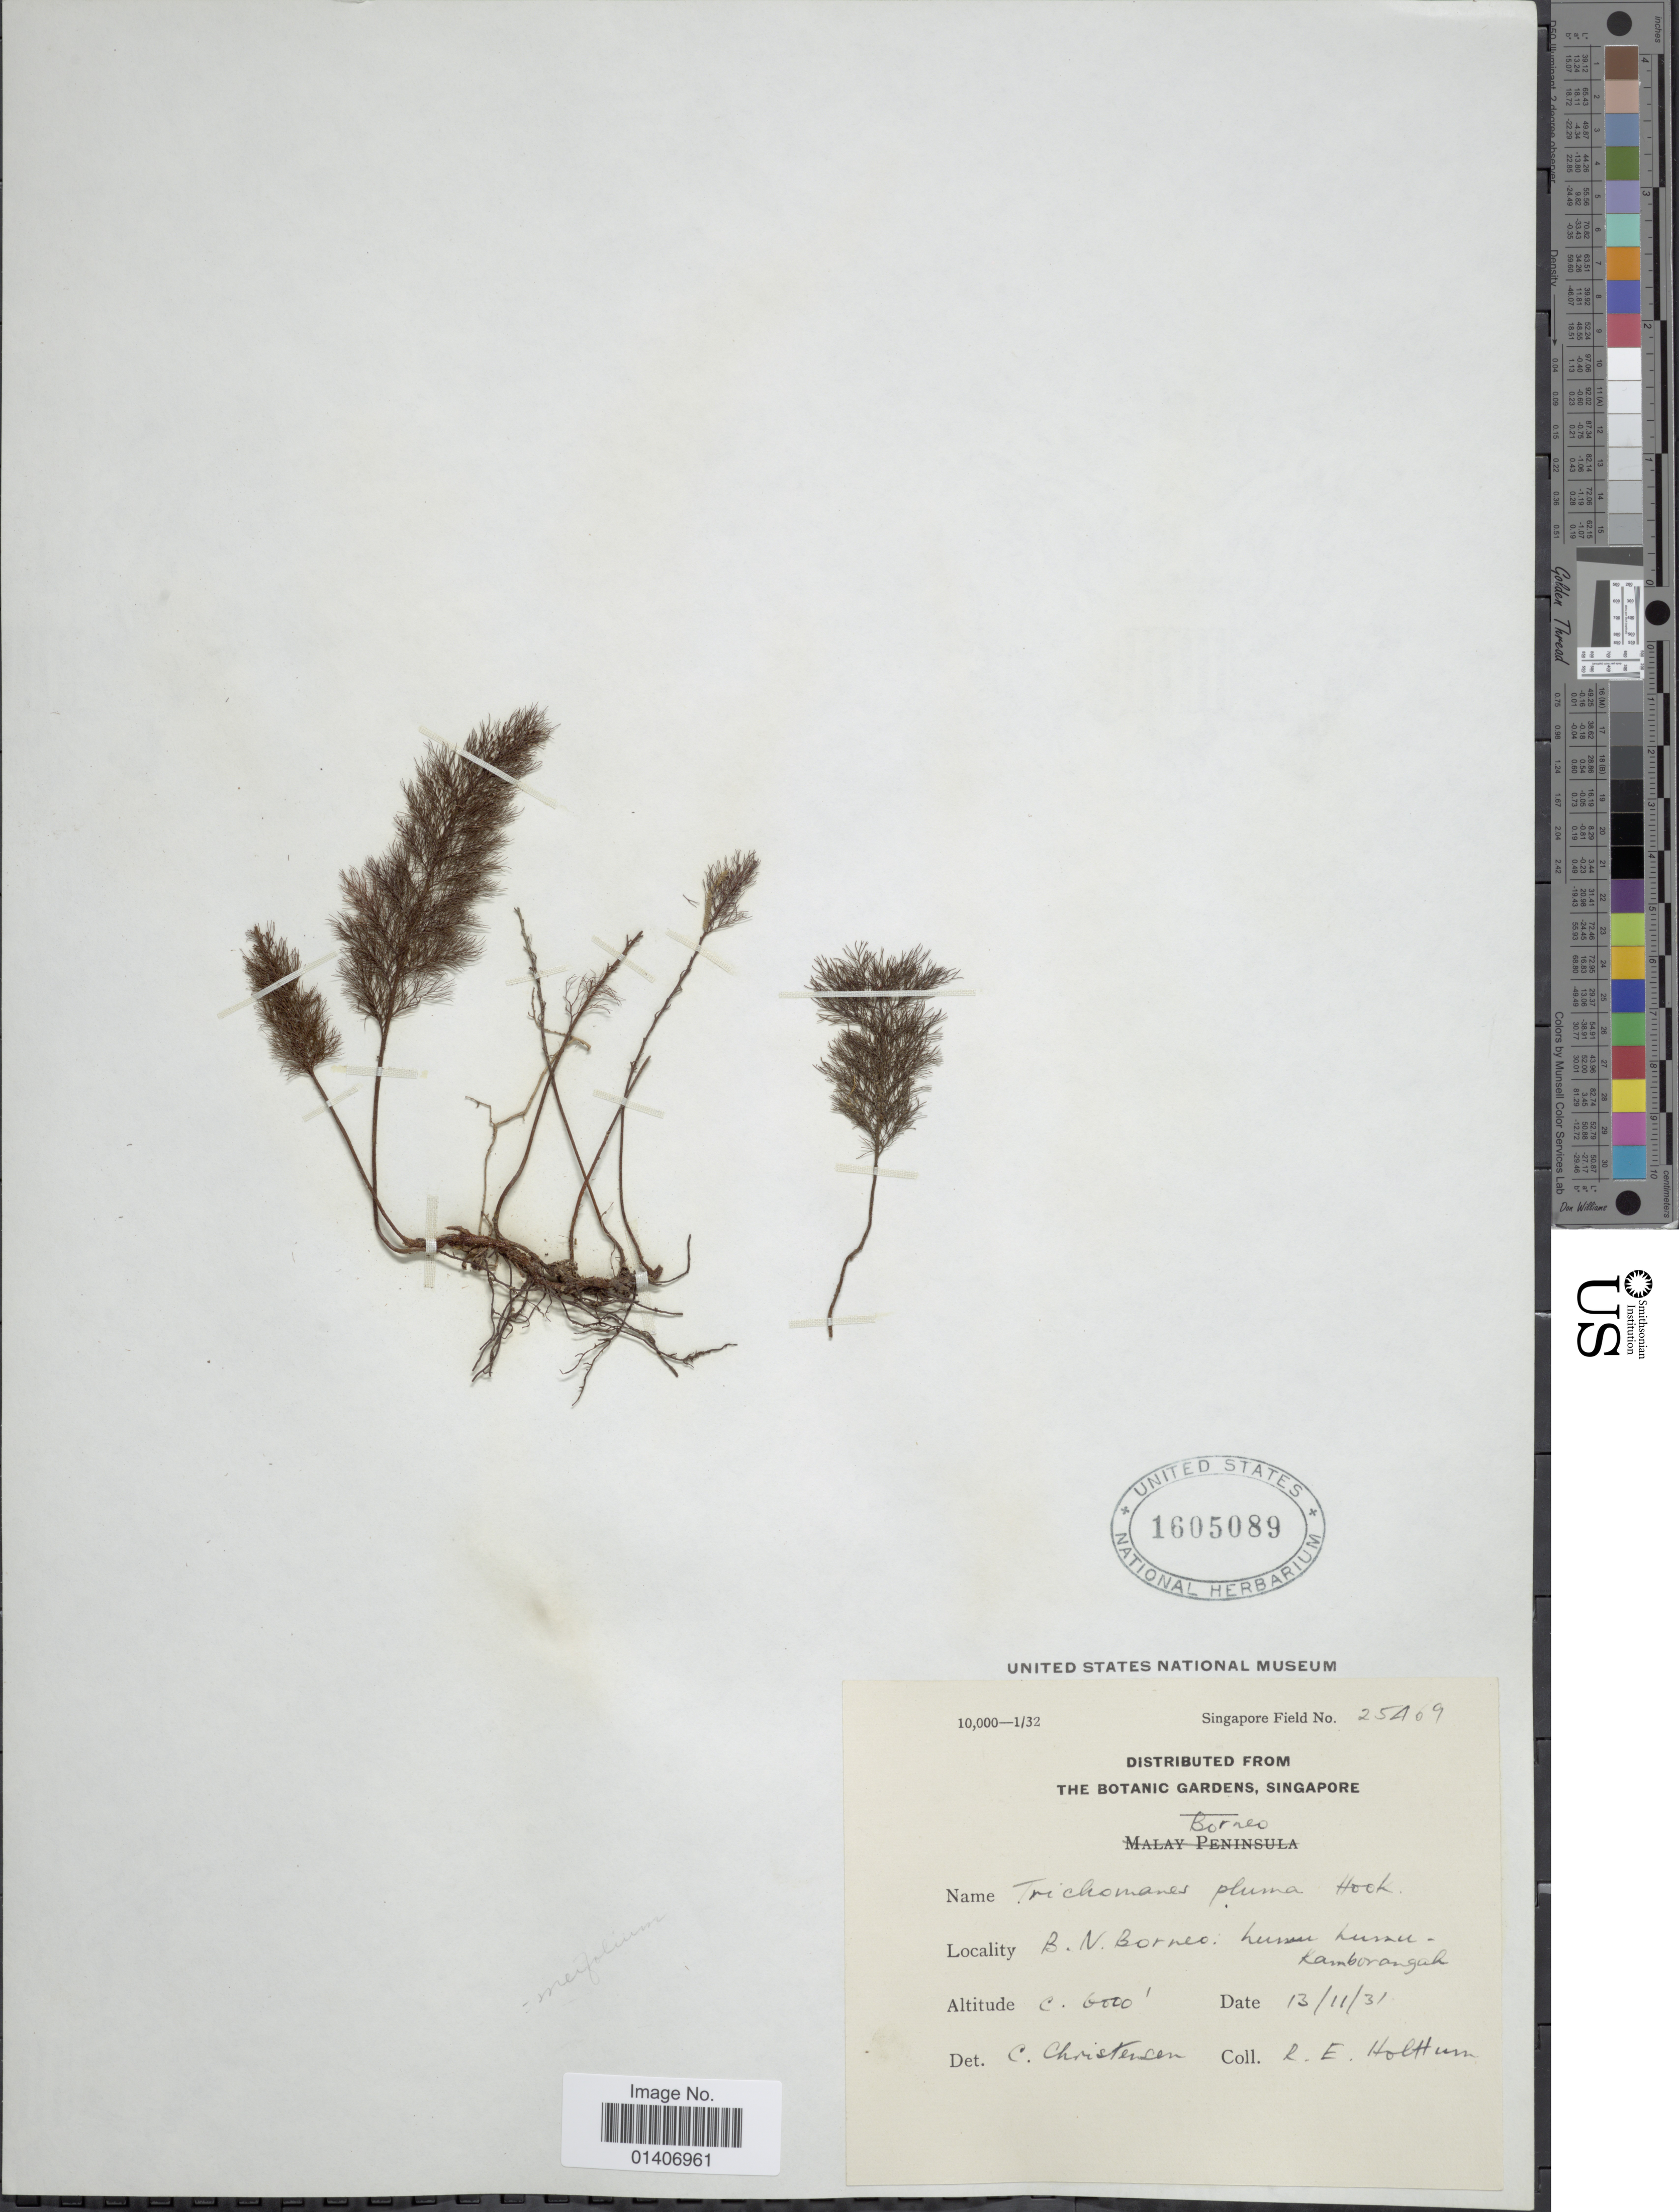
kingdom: Plantae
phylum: Tracheophyta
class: Polypodiopsida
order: Hymenophyllales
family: Hymenophyllaceae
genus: Abrodictyum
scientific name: Abrodictyum meifolium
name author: (Bory) Ebihara & K. Iwats.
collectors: R. E. Holttum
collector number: Singapore Field 25409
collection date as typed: Transcribed d/m/y: 13/11/31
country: Malaysia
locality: Borneo, B.N. Borneo, Lumu lumu, Ramborangah [interpreted]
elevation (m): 1829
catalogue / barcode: US 1605089